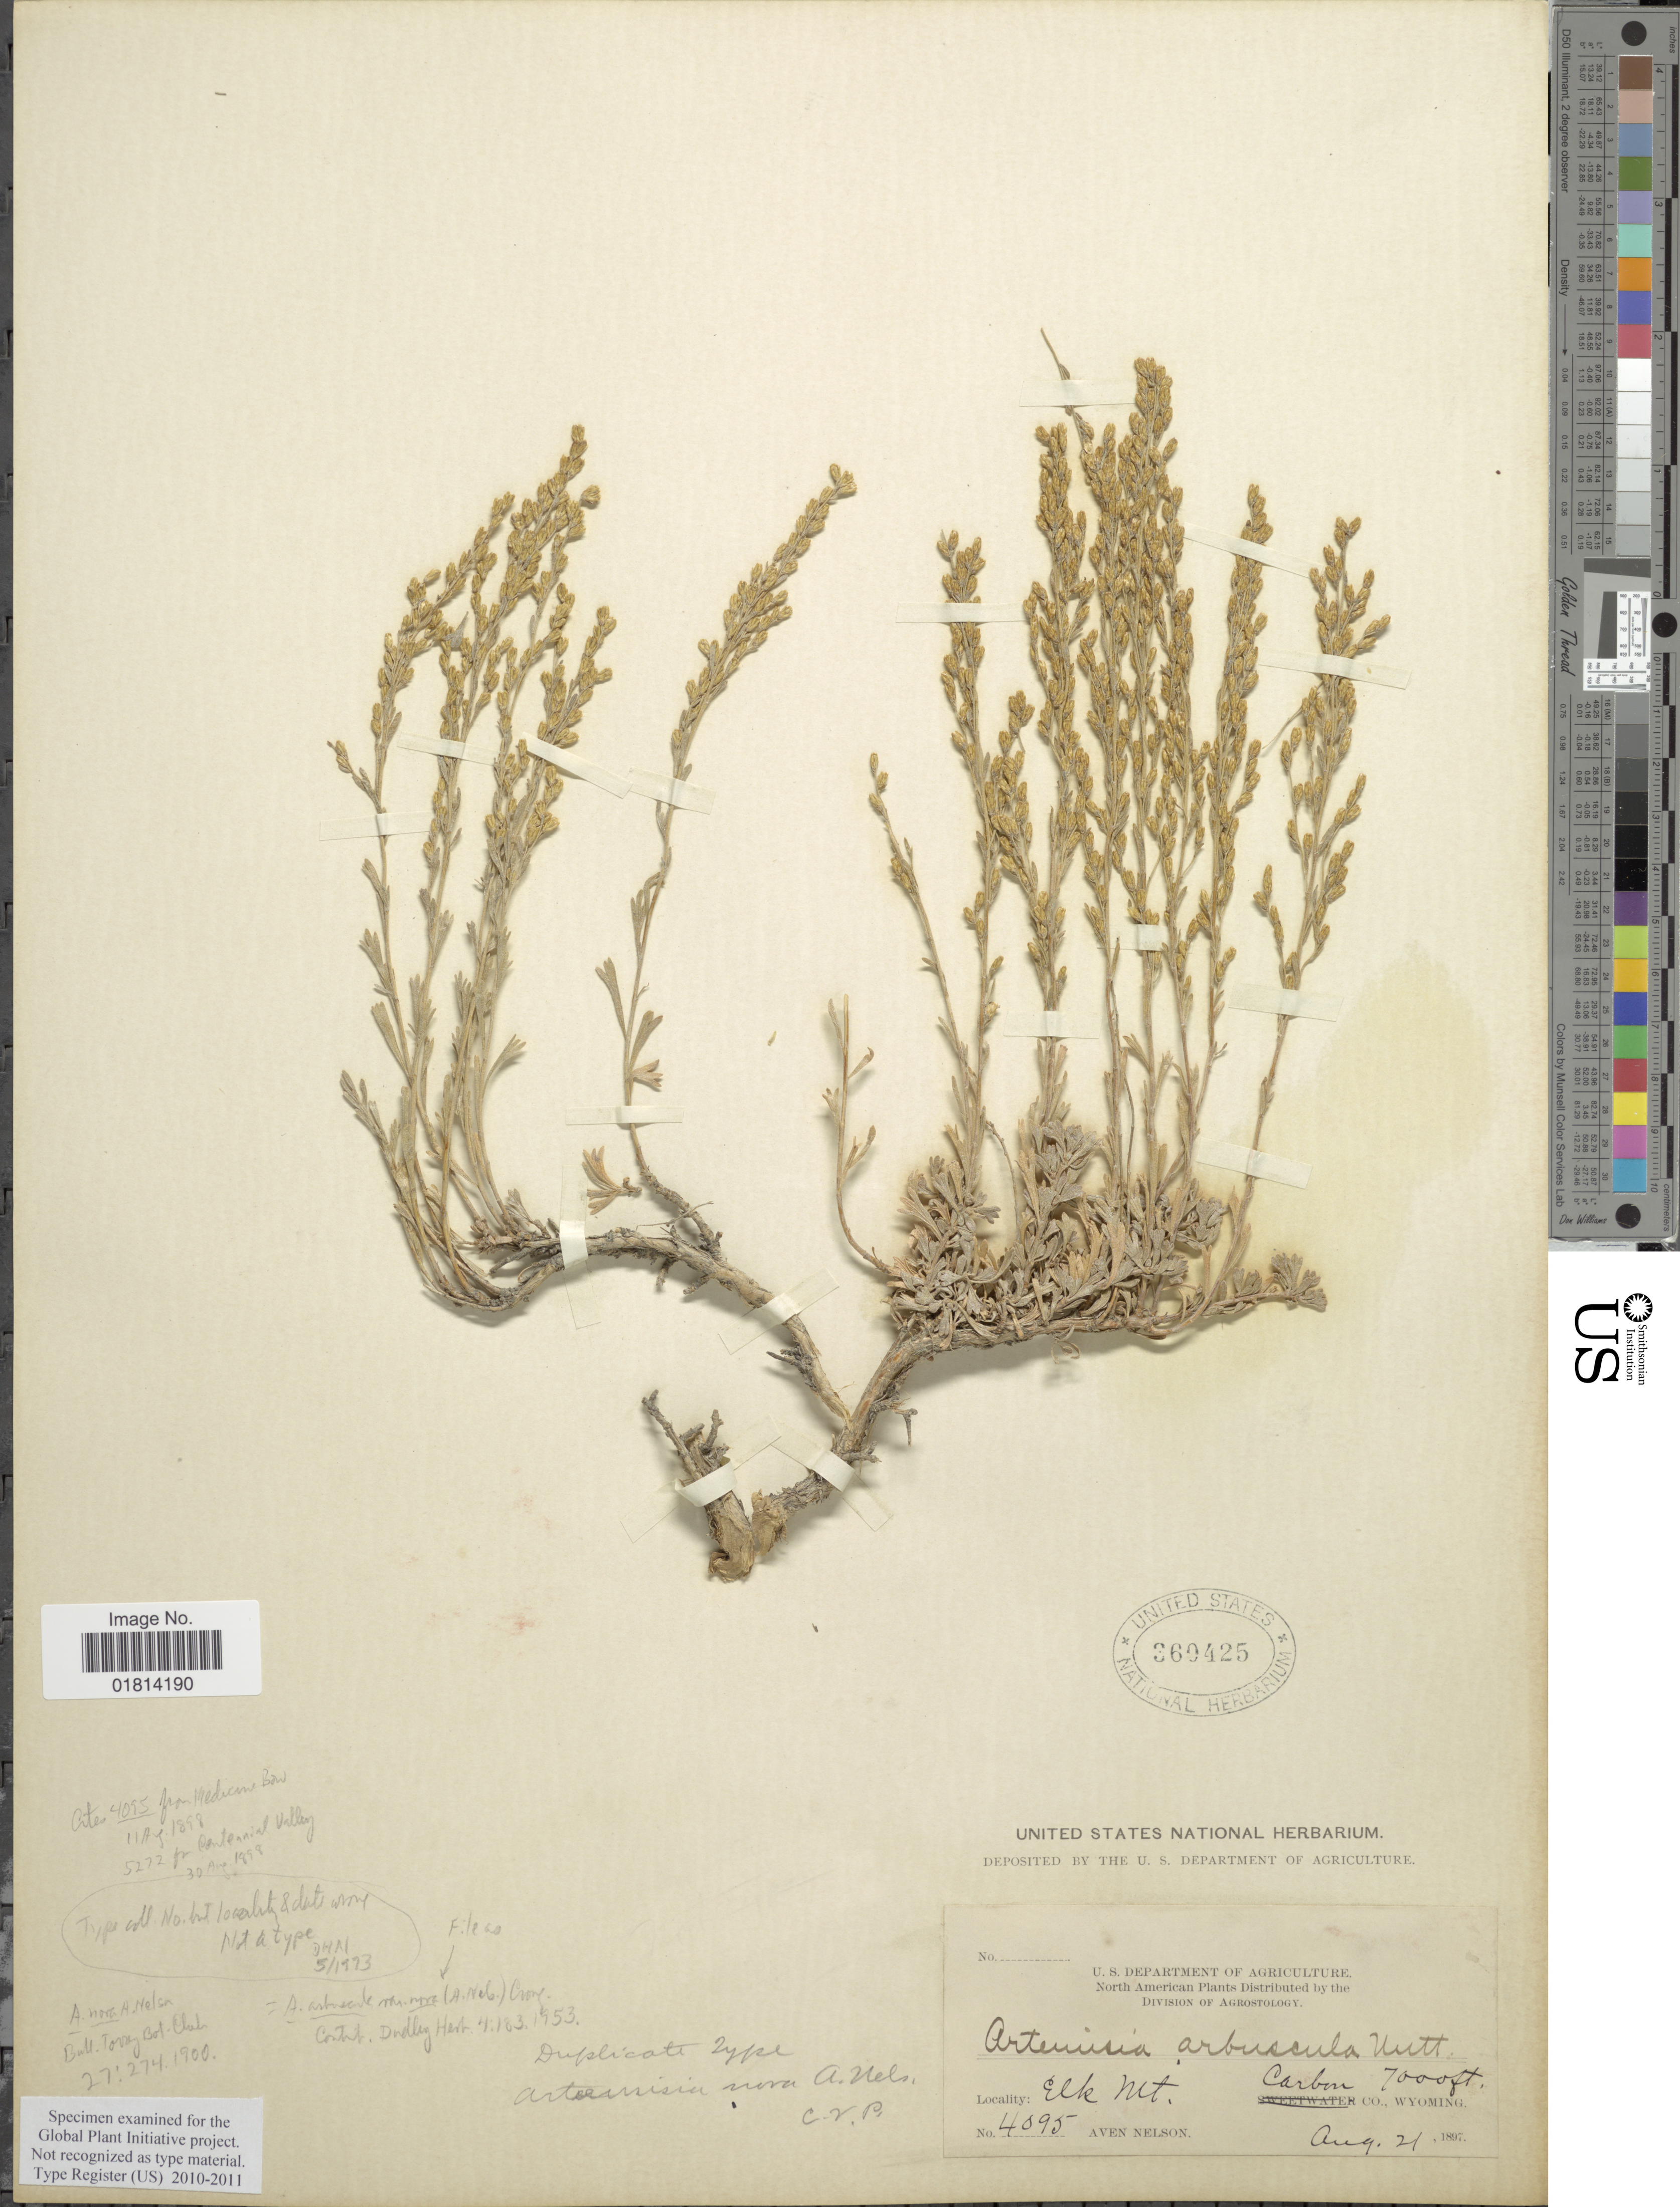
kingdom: Plantae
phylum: Tracheophyta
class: Magnoliopsida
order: Asterales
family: Asteraceae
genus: Artemisia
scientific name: Artemisia arbuscula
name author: Nutt.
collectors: A. Nelson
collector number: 4095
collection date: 1897-08-21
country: United States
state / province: Wyoming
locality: Elk Mt., Carbon Co., Wyoming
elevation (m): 2134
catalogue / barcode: US 360425